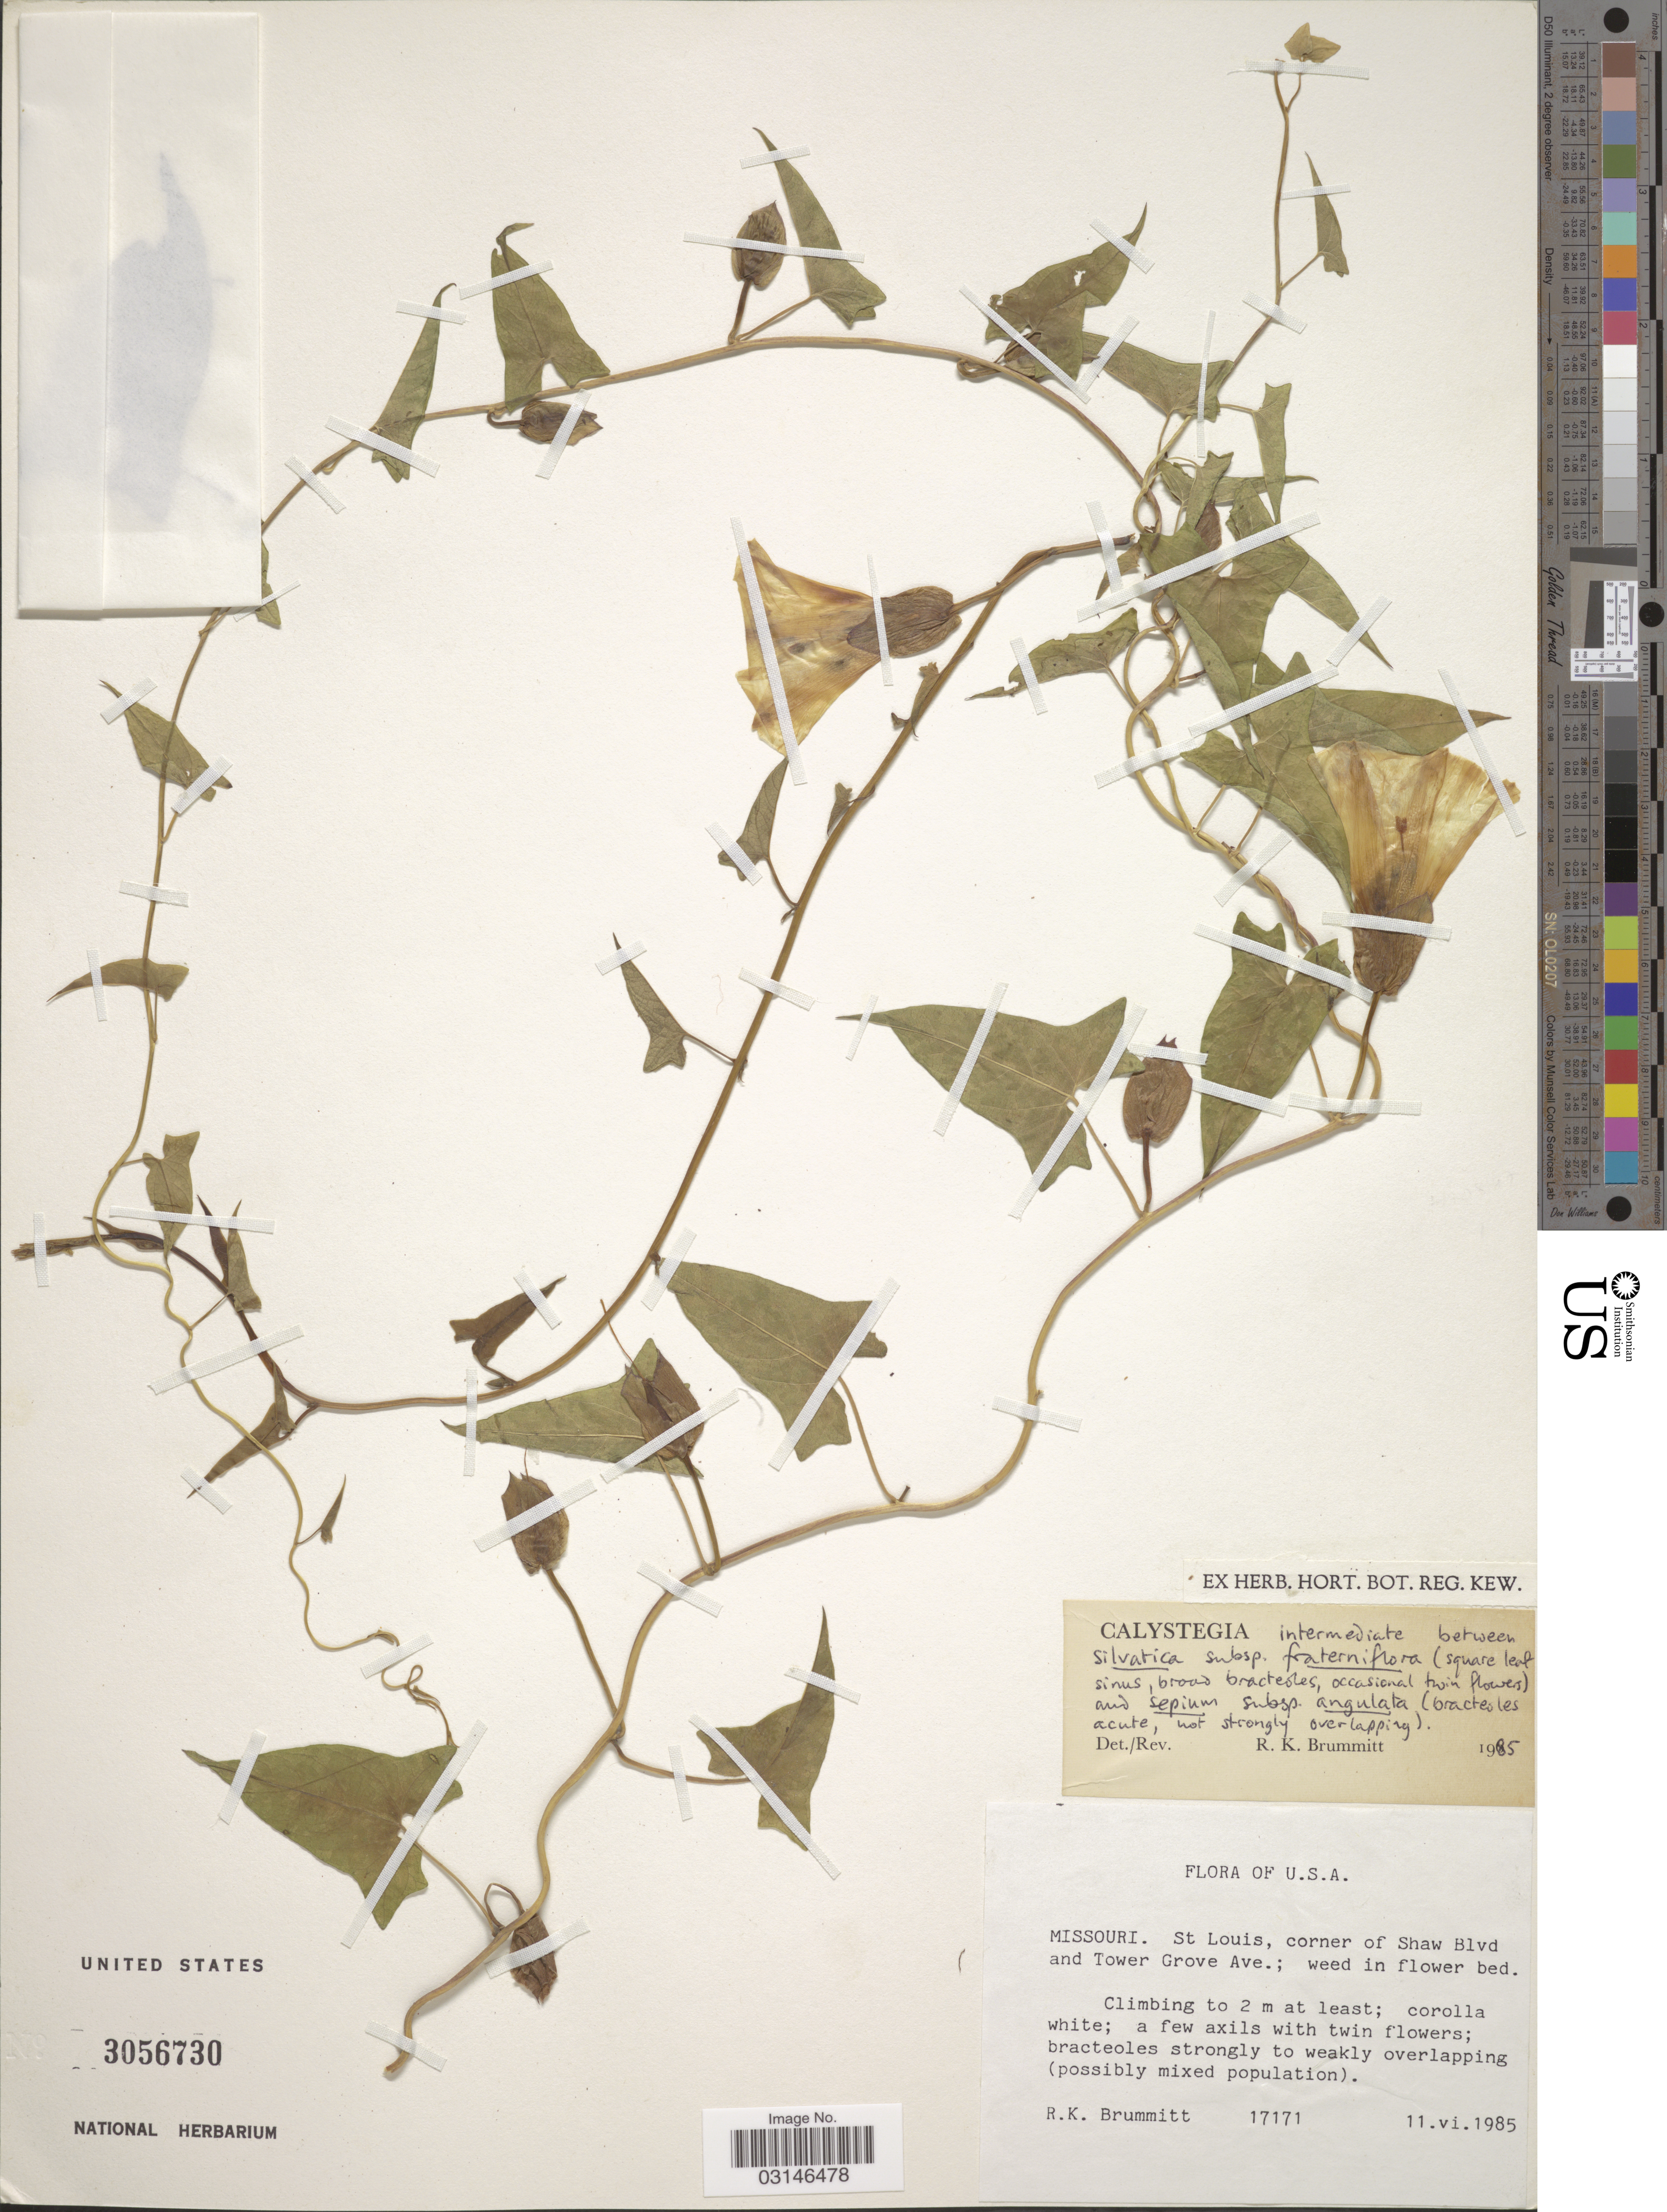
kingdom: Plantae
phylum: Tracheophyta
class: Magnoliopsida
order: Solanales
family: Convolvulaceae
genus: Calystegia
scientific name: Calystegia sp.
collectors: R. Brummitt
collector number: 17171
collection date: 1985-06-11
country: United States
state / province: Missouri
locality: St. Louis, corner of Shaw Blvd and Tower Grove Ave.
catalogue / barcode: US 3056730